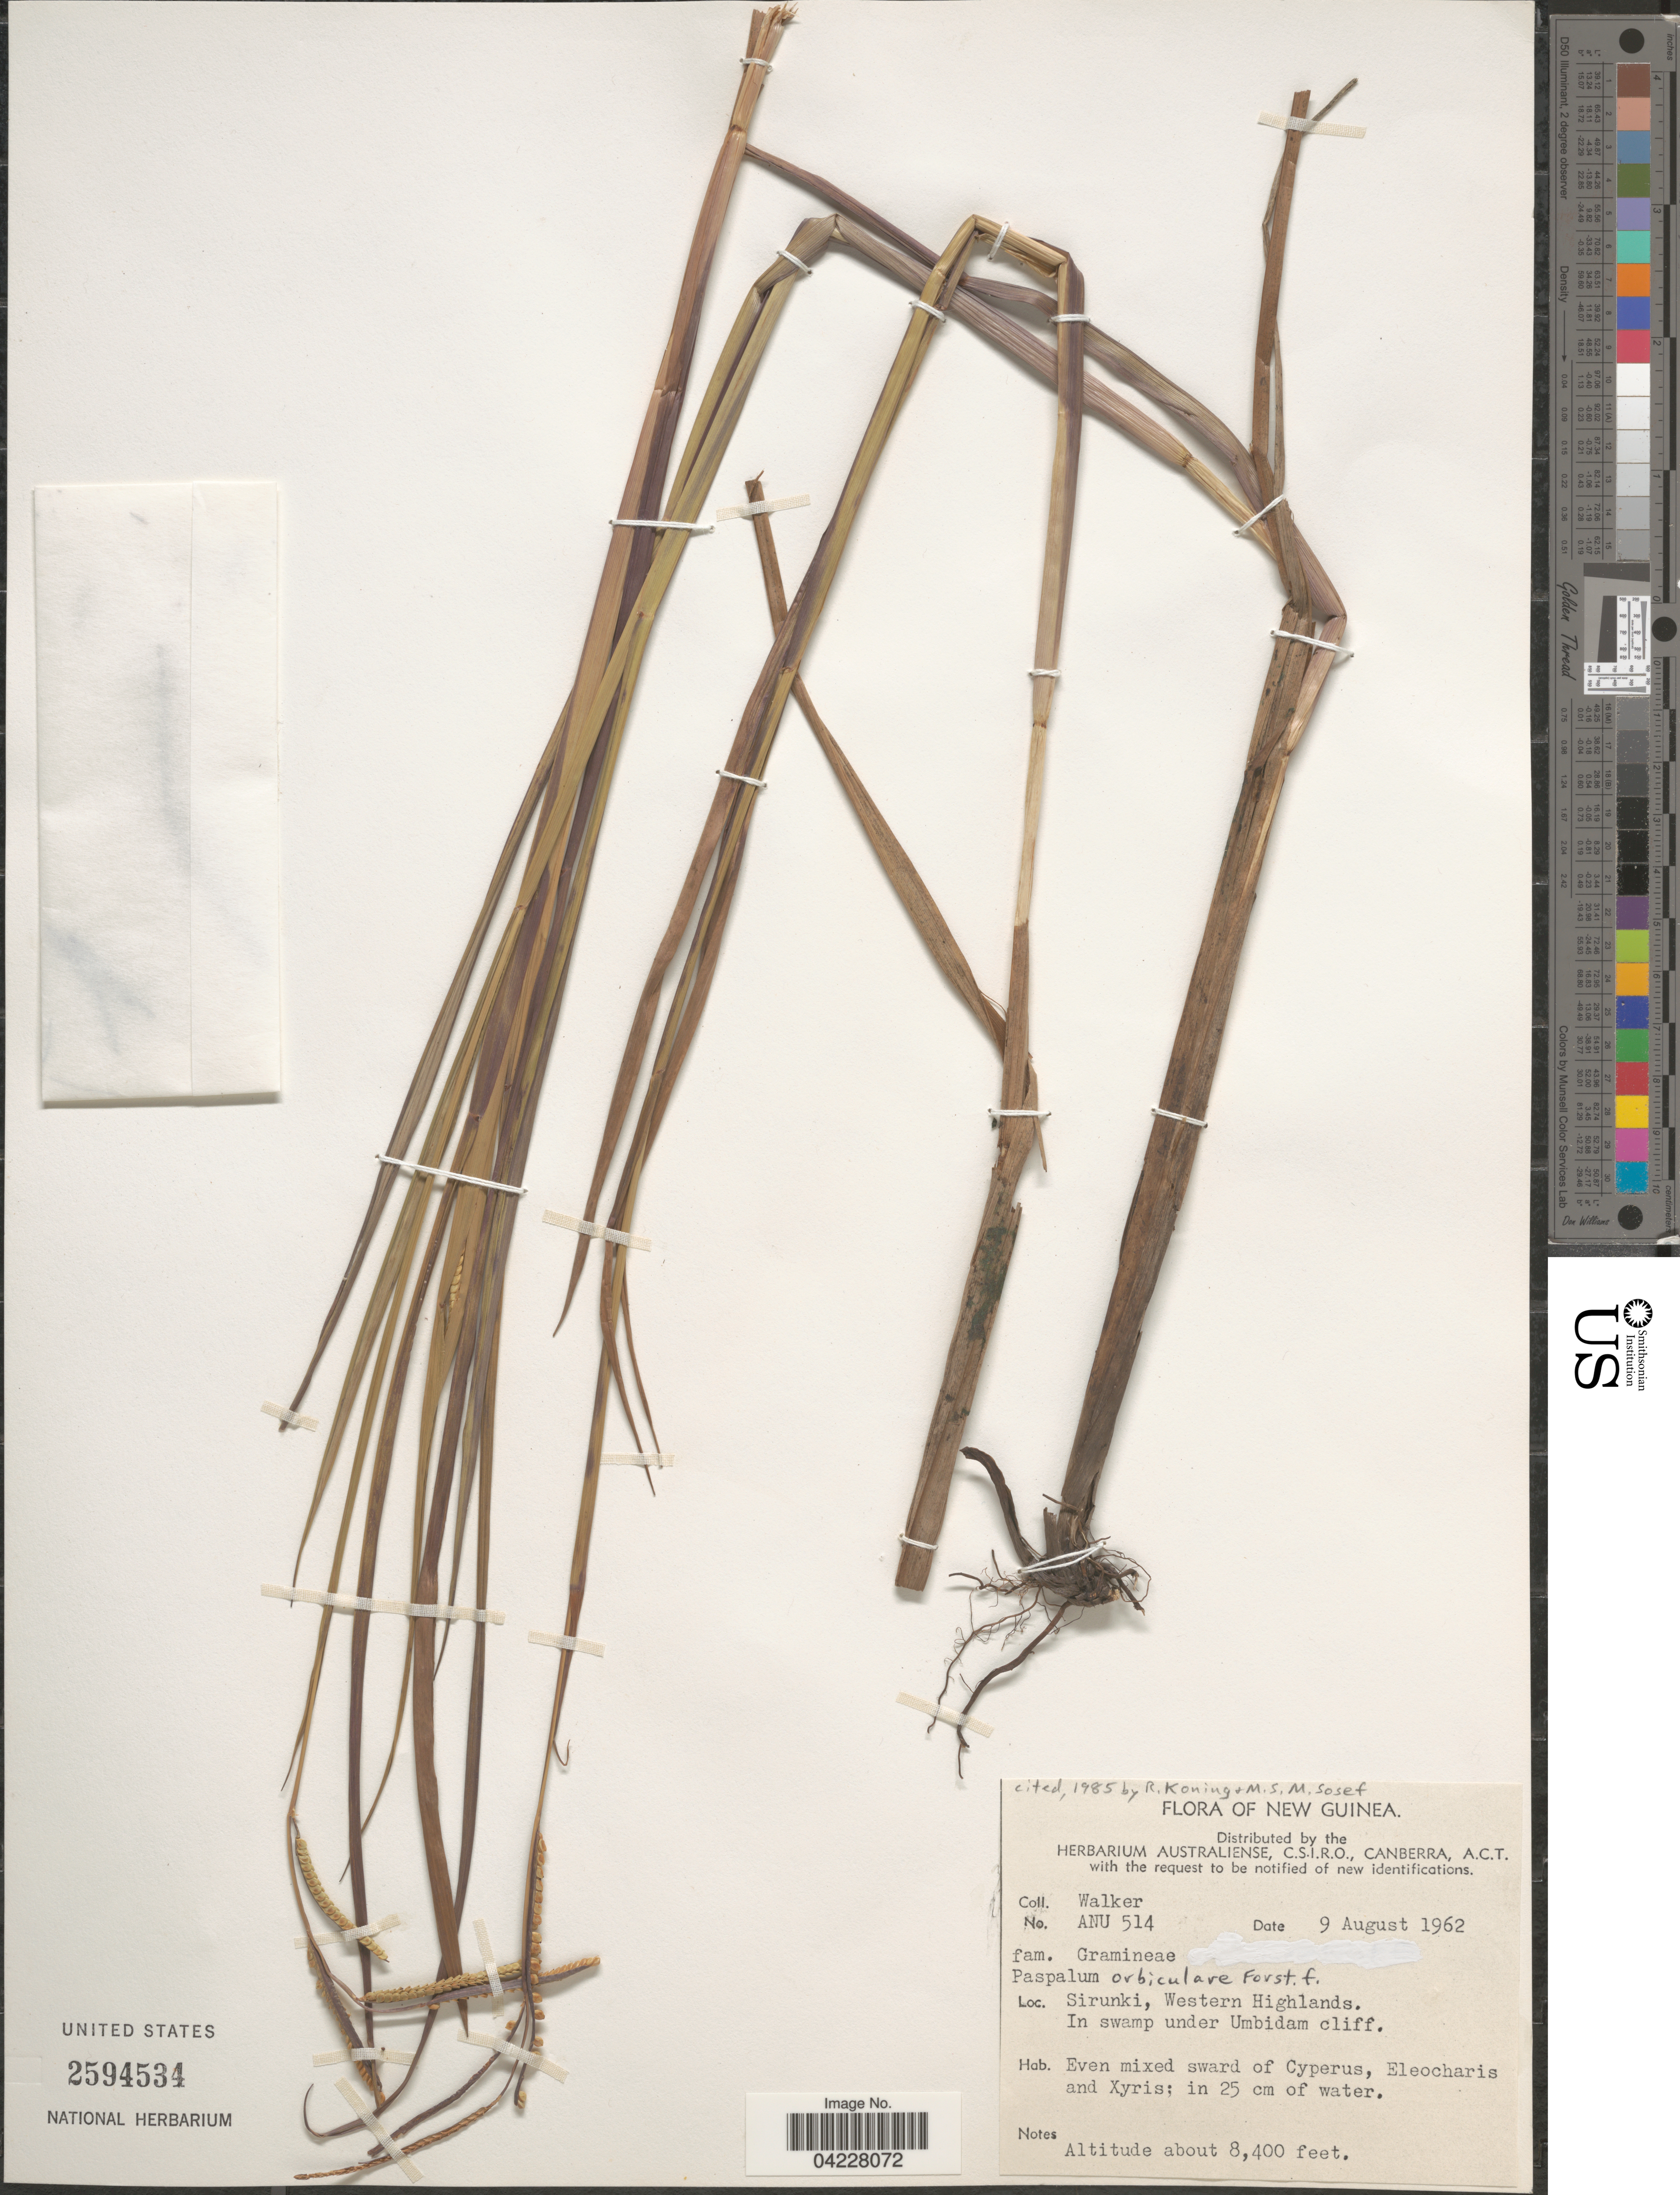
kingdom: Plantae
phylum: Tracheophyta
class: Liliopsida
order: Poales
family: Poaceae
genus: Paspalum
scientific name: Paspalum orbiculare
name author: G. Forst.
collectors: -. Walker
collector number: ANU514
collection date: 1962-08-09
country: Papua New Guinea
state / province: Western Highlands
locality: New Guinea. Sirunki.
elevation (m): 2560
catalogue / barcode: US 2594534